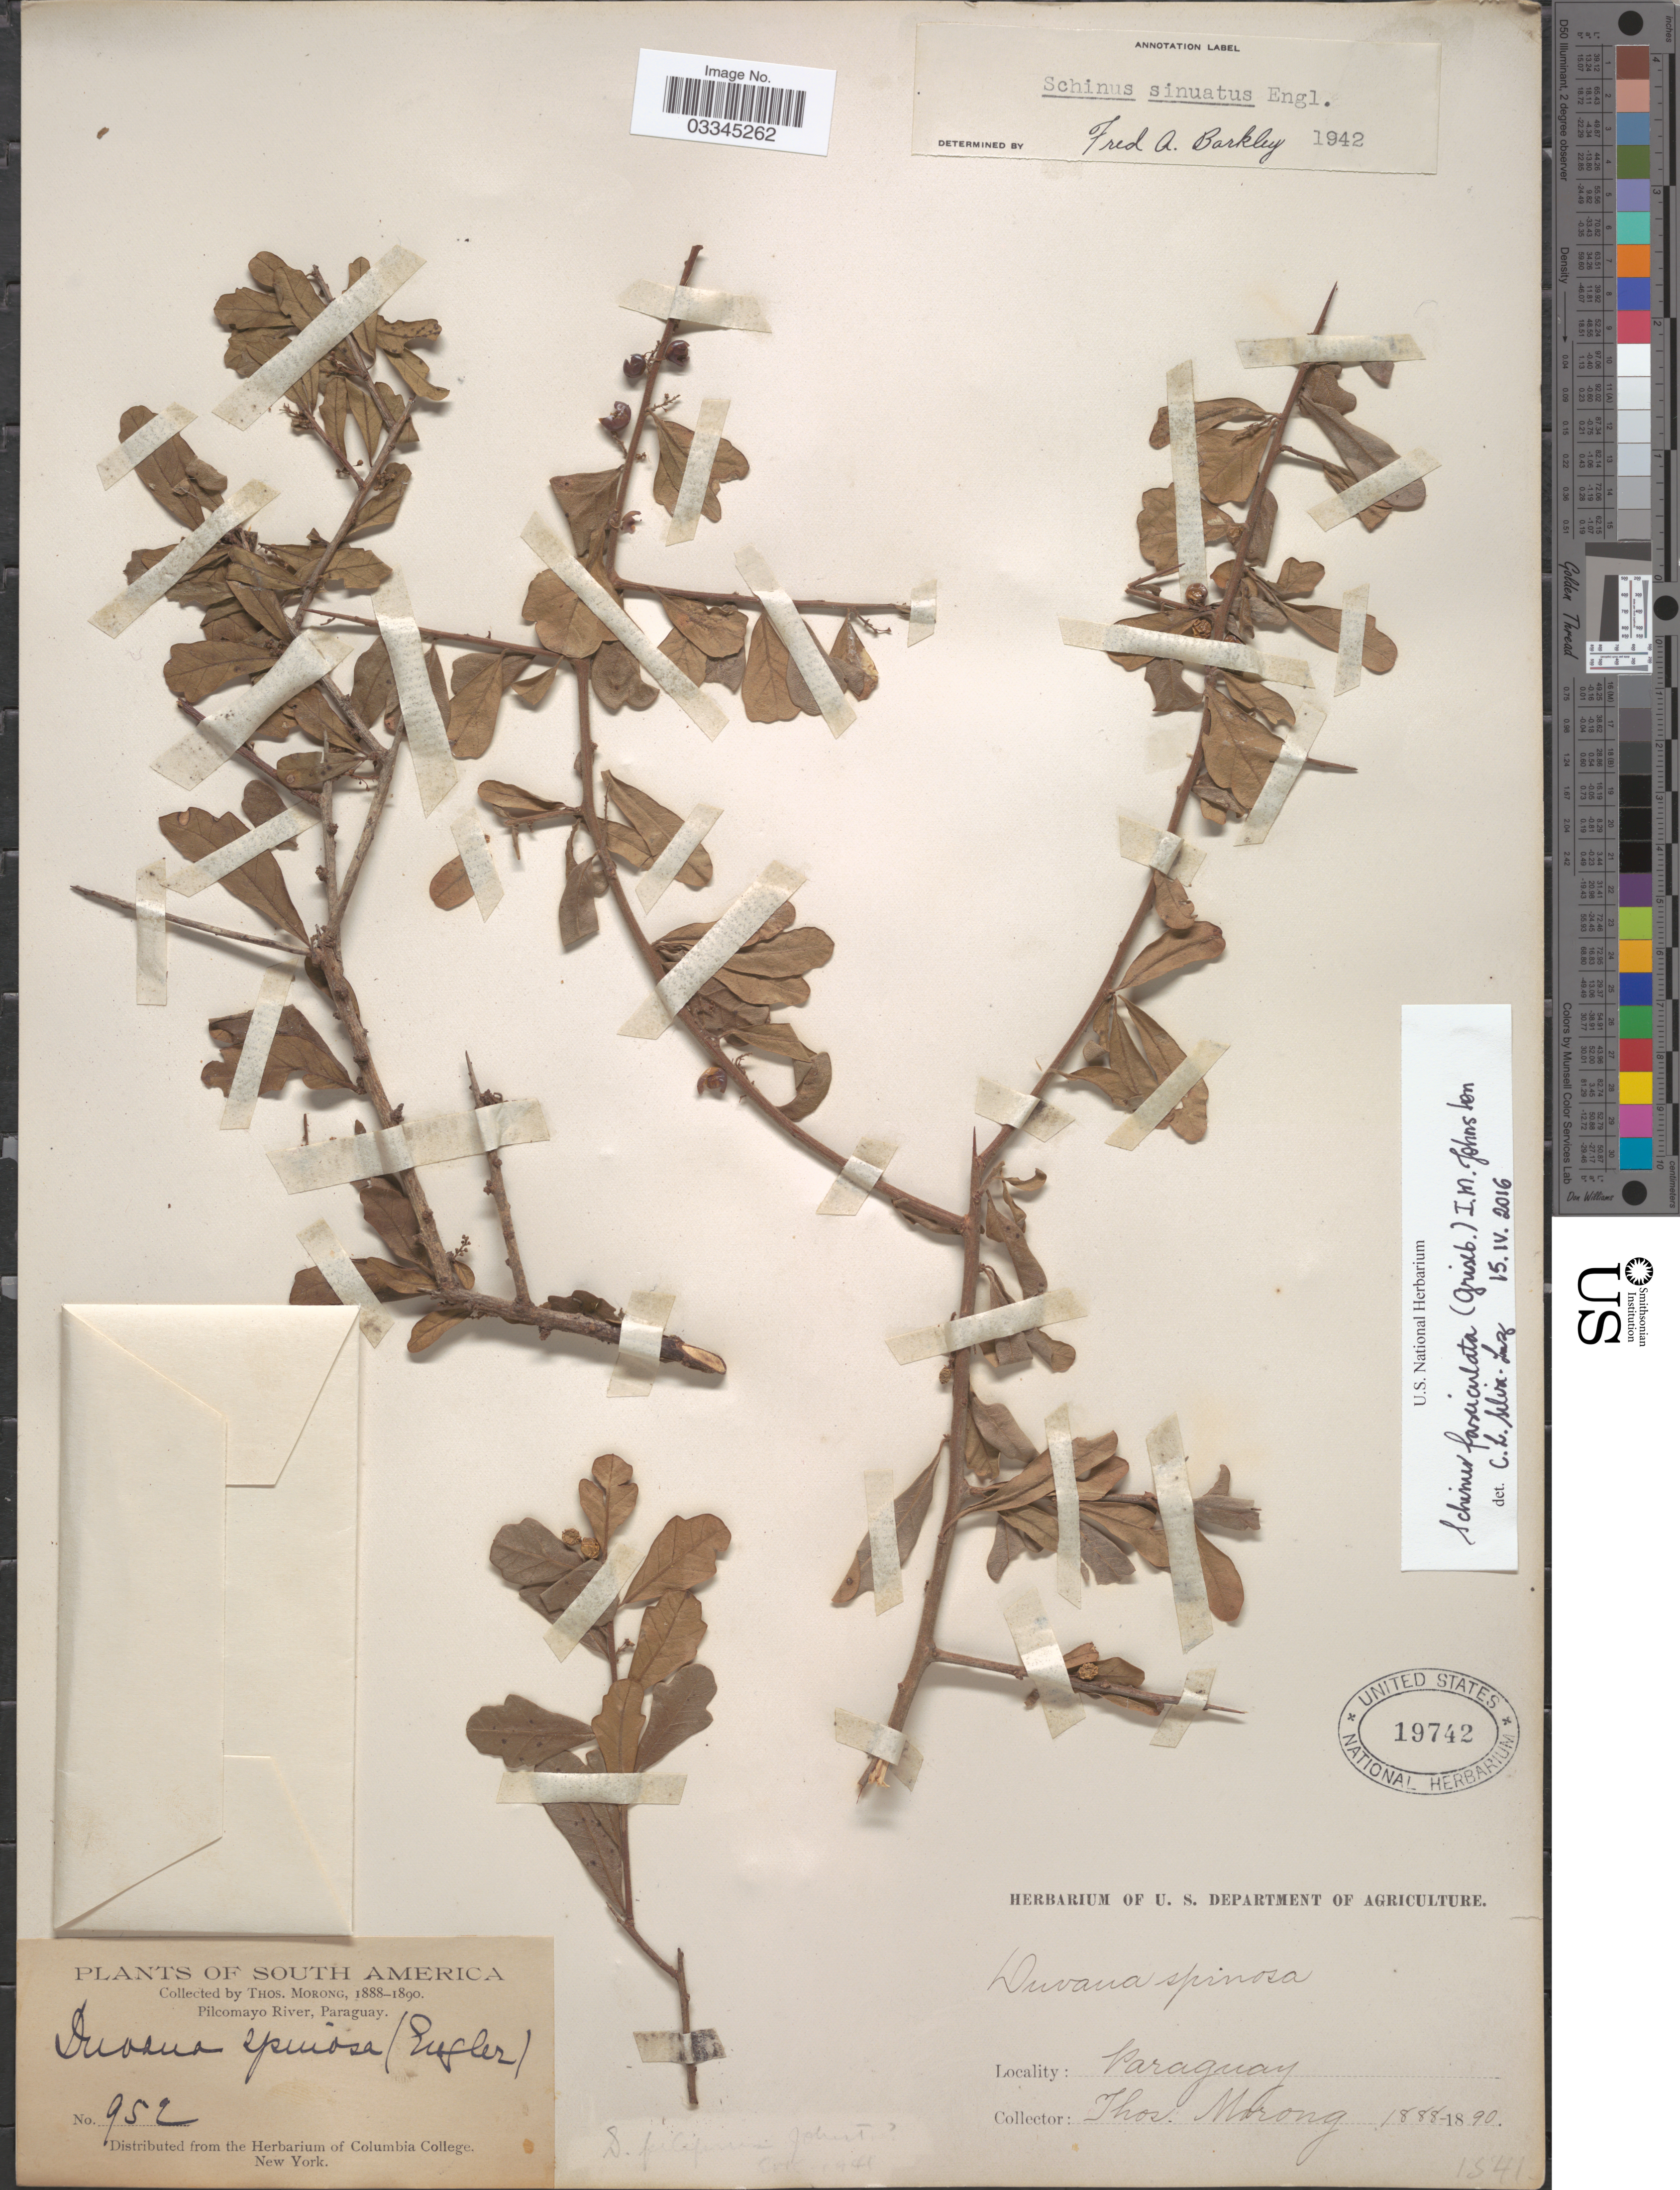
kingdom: Plantae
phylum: Tracheophyta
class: Magnoliopsida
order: Sapindales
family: Anacardiaceae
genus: Schinus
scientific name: Schinus sinuata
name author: Engl.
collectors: ex herb. T. Morong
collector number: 952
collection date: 1888/1890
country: Paraguay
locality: Pilcomayo River.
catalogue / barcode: US 19742